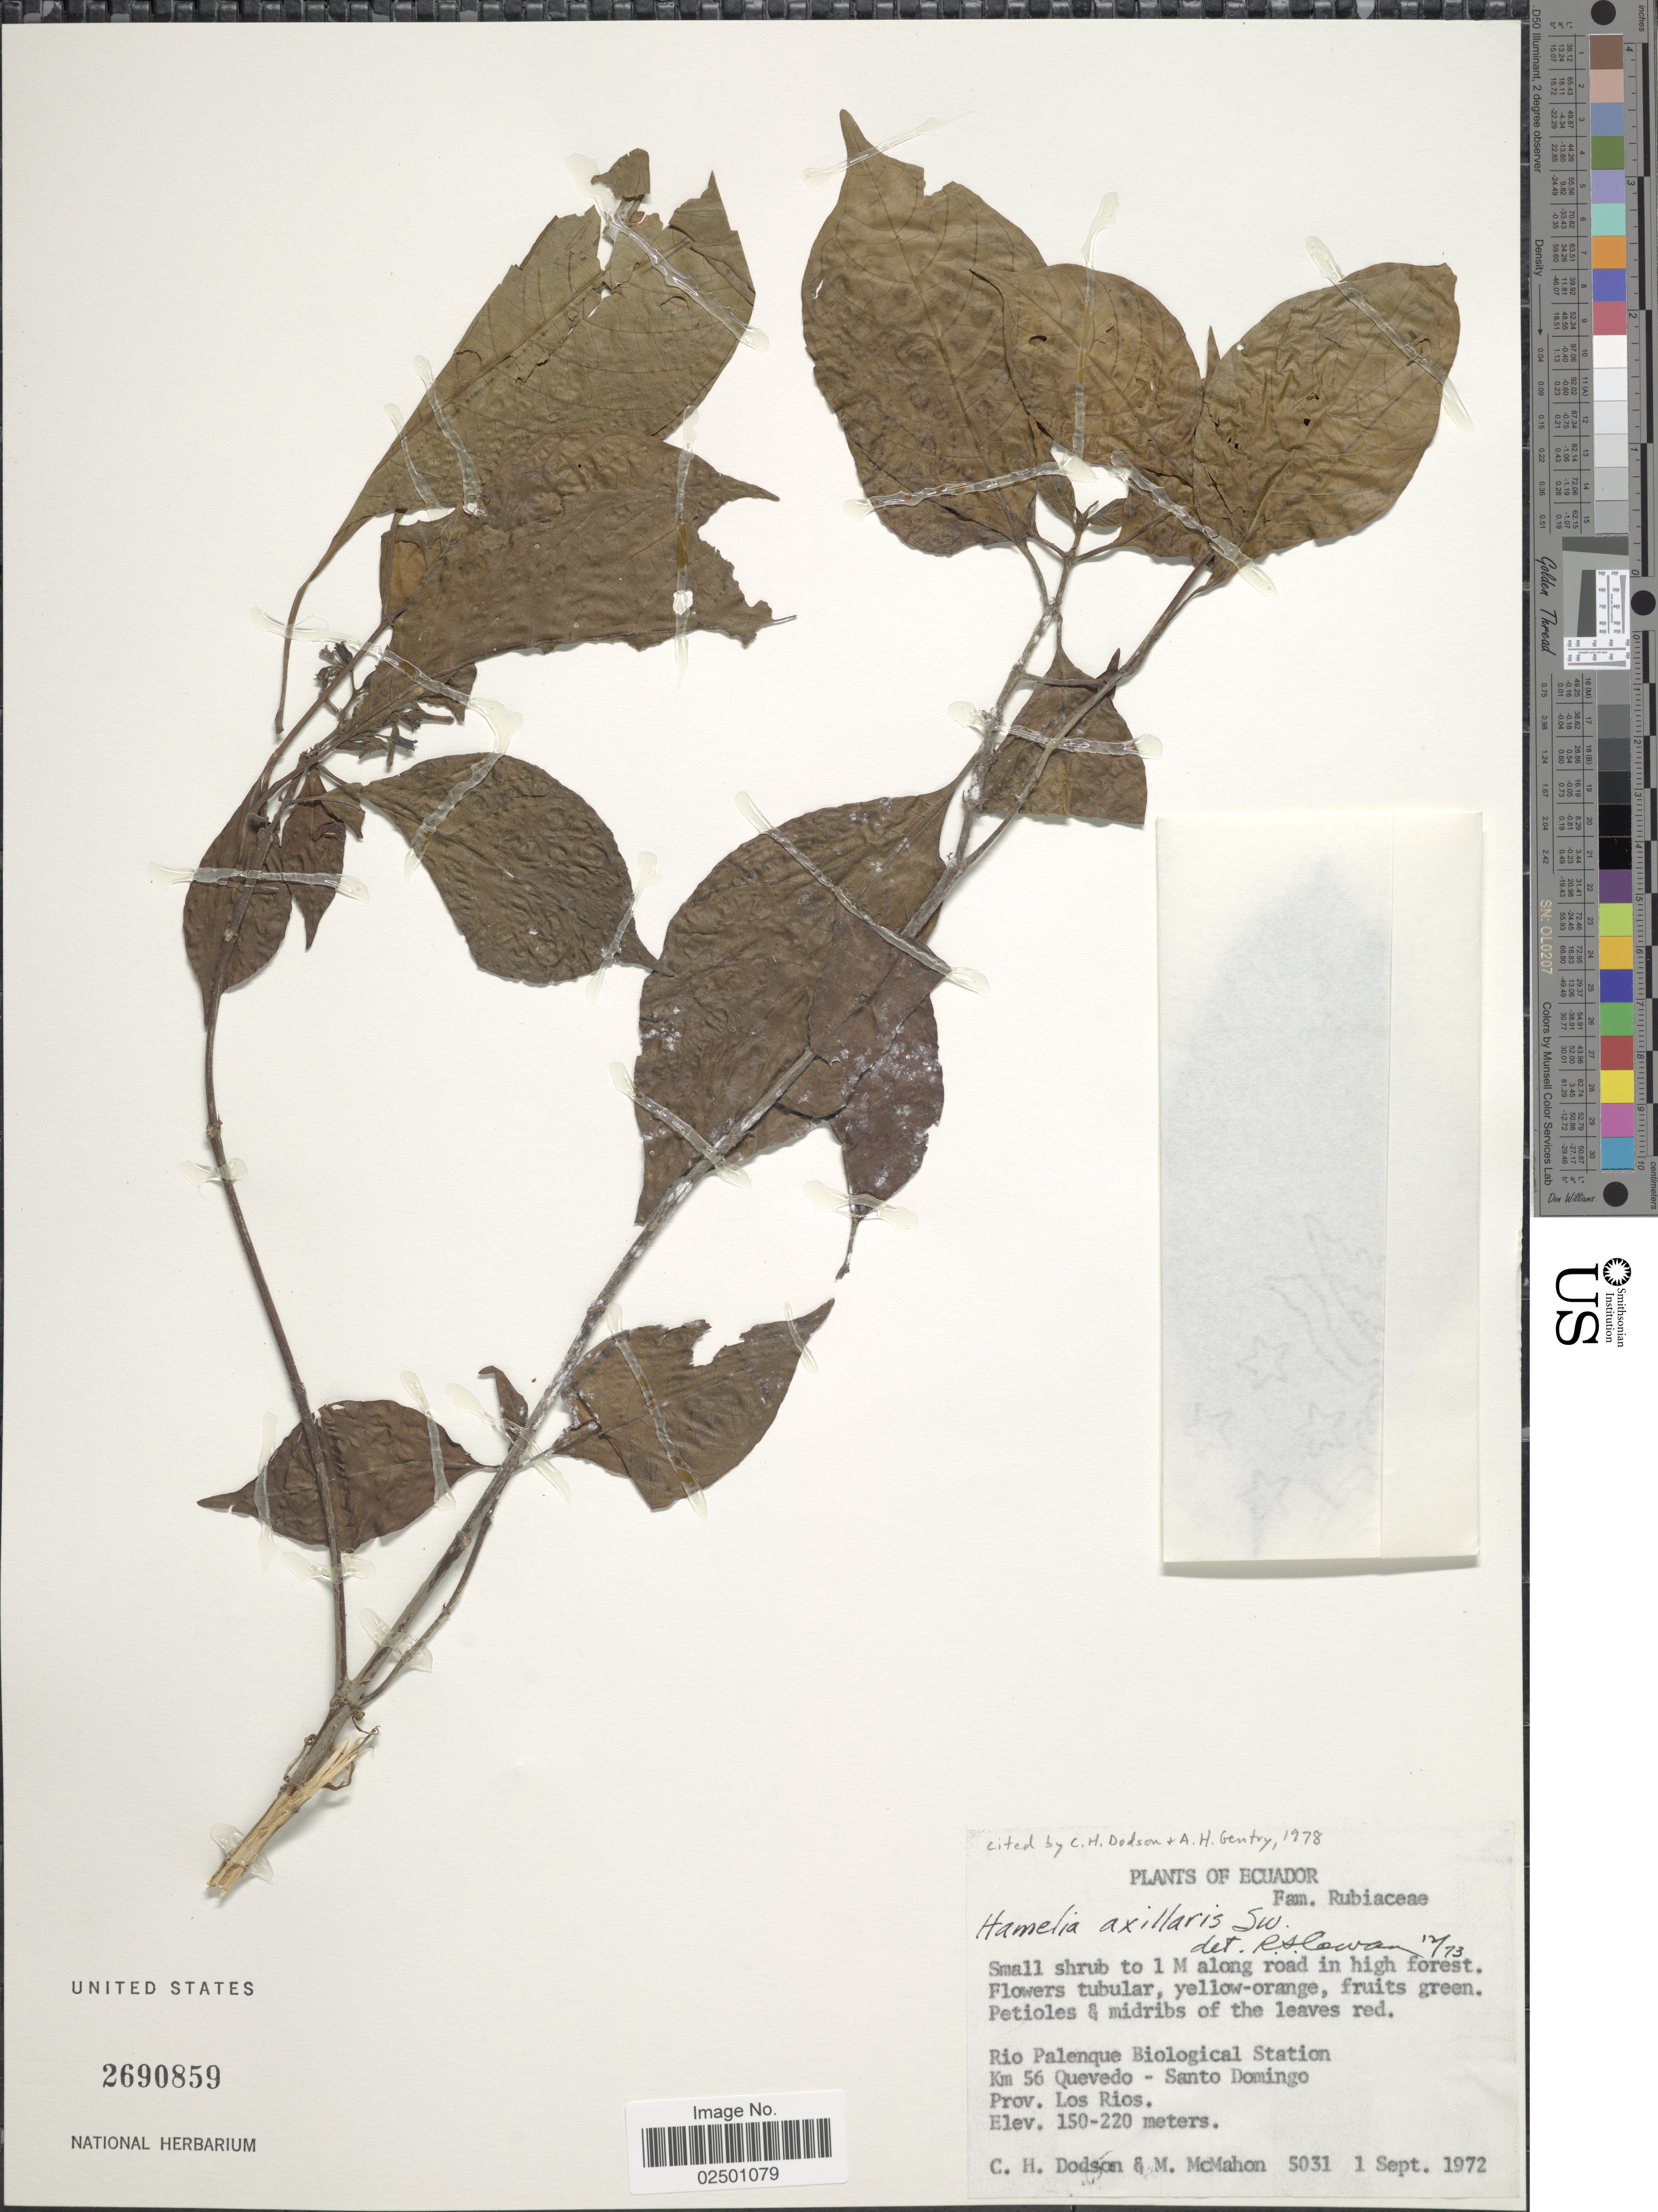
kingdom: Plantae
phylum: Tracheophyta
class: Magnoliopsida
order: Gentianales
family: Rubiaceae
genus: Hamelia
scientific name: Hamelia axillaris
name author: Sw.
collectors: C. H. Dodson & M. McMahon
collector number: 5031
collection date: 1972-09-01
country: Ecuador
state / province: Los Ríos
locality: Rio Palenque Biological Station. Km 56 Quevedo - Santo Domingo. Prov. Los Rios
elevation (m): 150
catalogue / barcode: US 2690859